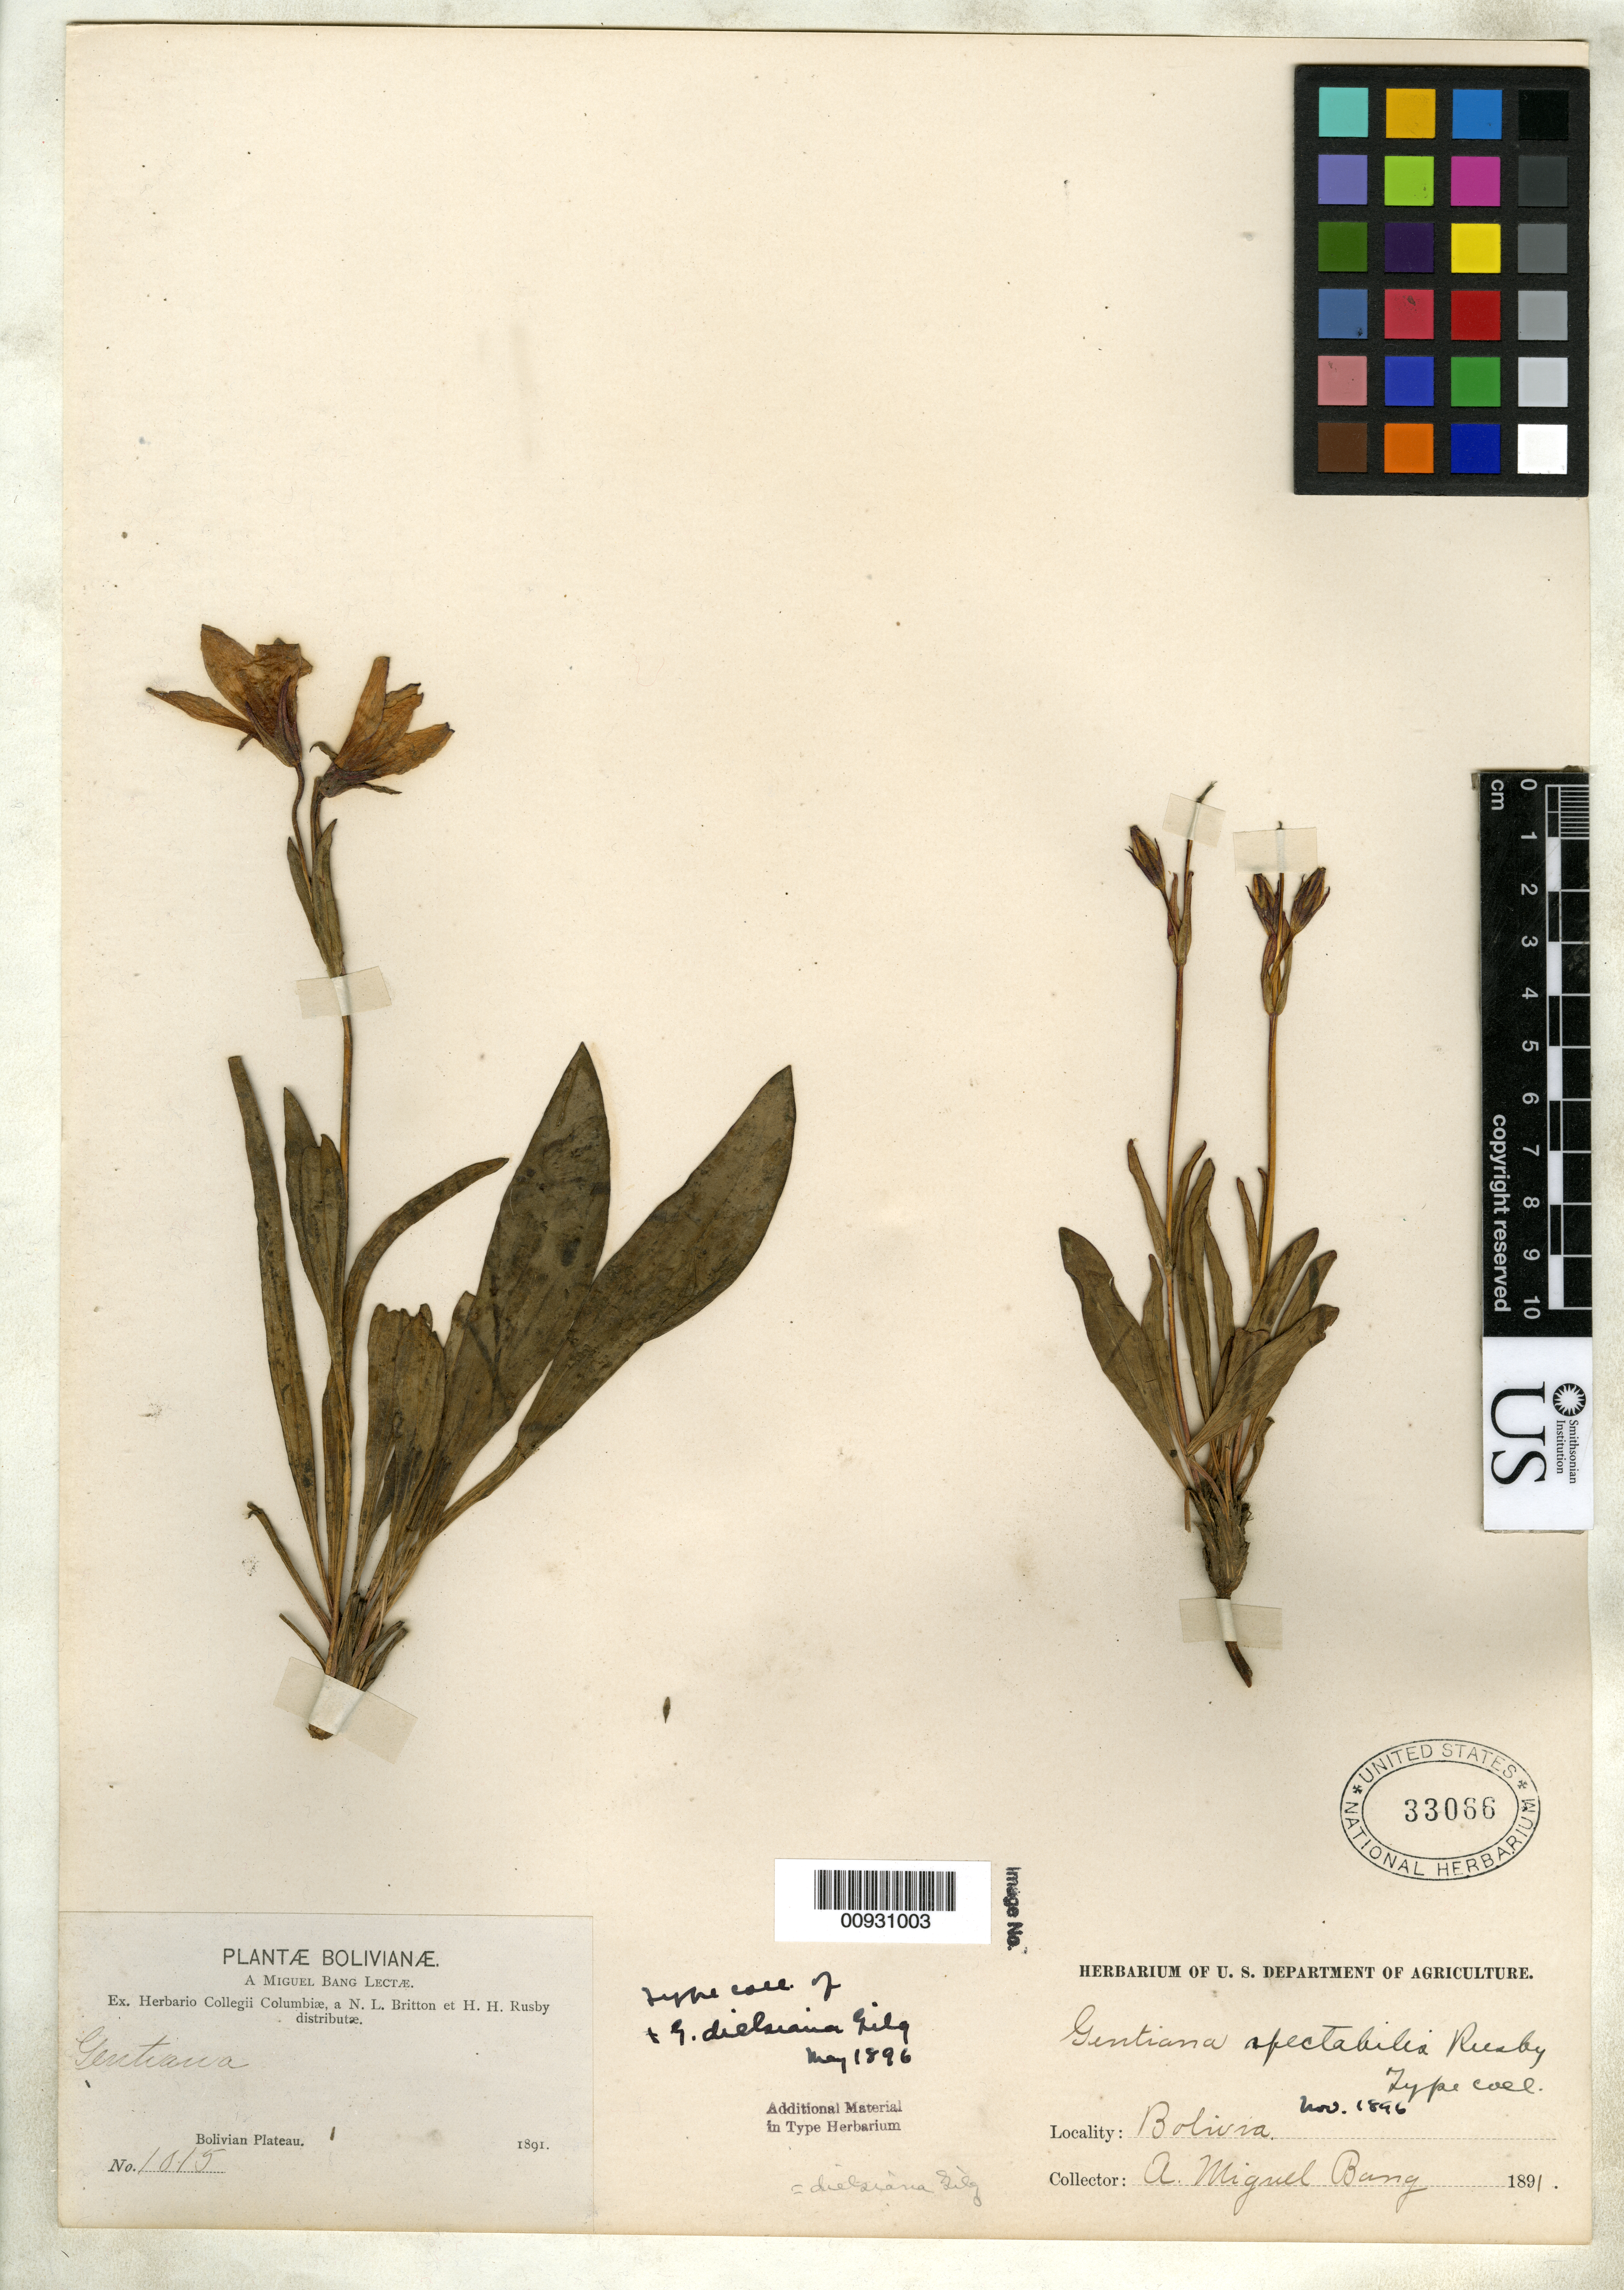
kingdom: Plantae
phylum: Tracheophyta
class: Magnoliopsida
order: Gentianales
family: Gentianaceae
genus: Gentiana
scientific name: Gentiana dielsiana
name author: Gilg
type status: Isosyntype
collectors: M. Bang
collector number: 1015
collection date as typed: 1891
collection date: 1891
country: Bolivia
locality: Bolivian Plateau.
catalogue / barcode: US 33066